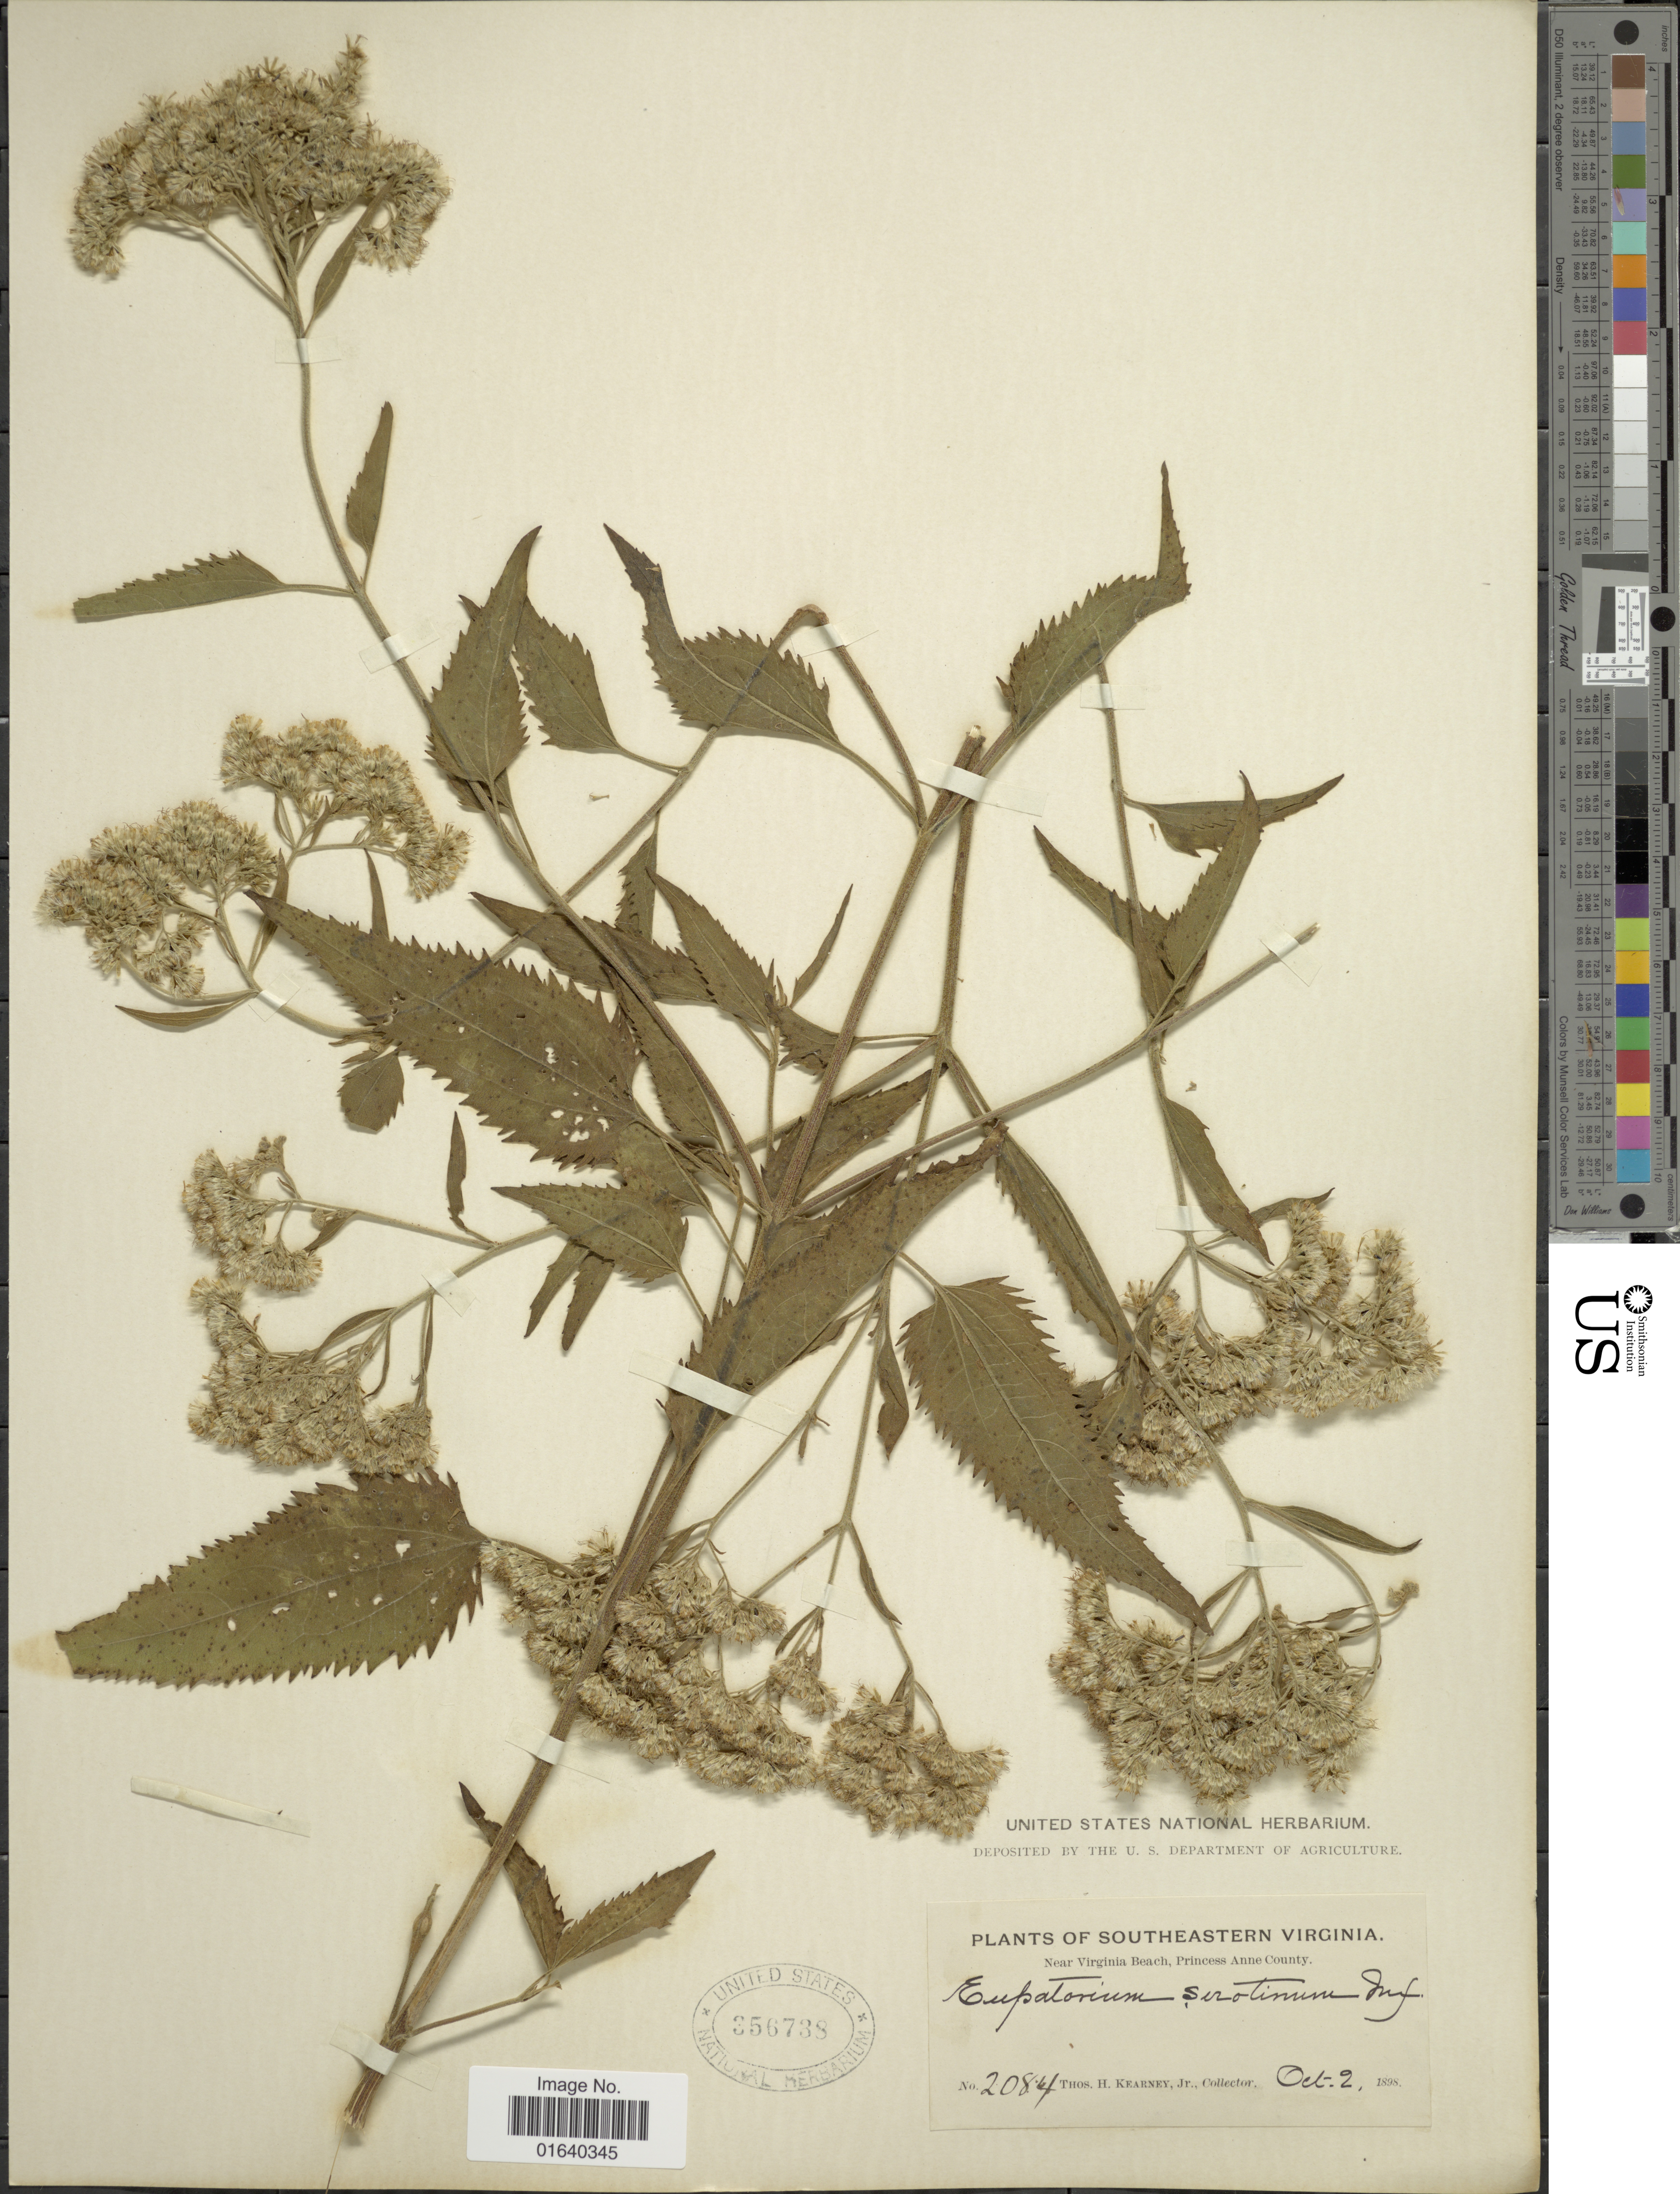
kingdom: Plantae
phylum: Tracheophyta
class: Magnoliopsida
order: Asterales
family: Asteraceae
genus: Eupatorium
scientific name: Eupatorium serotinum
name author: Michx.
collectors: T. H. Kearney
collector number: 2084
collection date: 1898-10-02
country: United States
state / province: Virginia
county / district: City of Virginia Beach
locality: Southeastern Virginia, Near Virginia Beach, Princess Anne (=historic county name) County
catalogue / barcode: US 356738